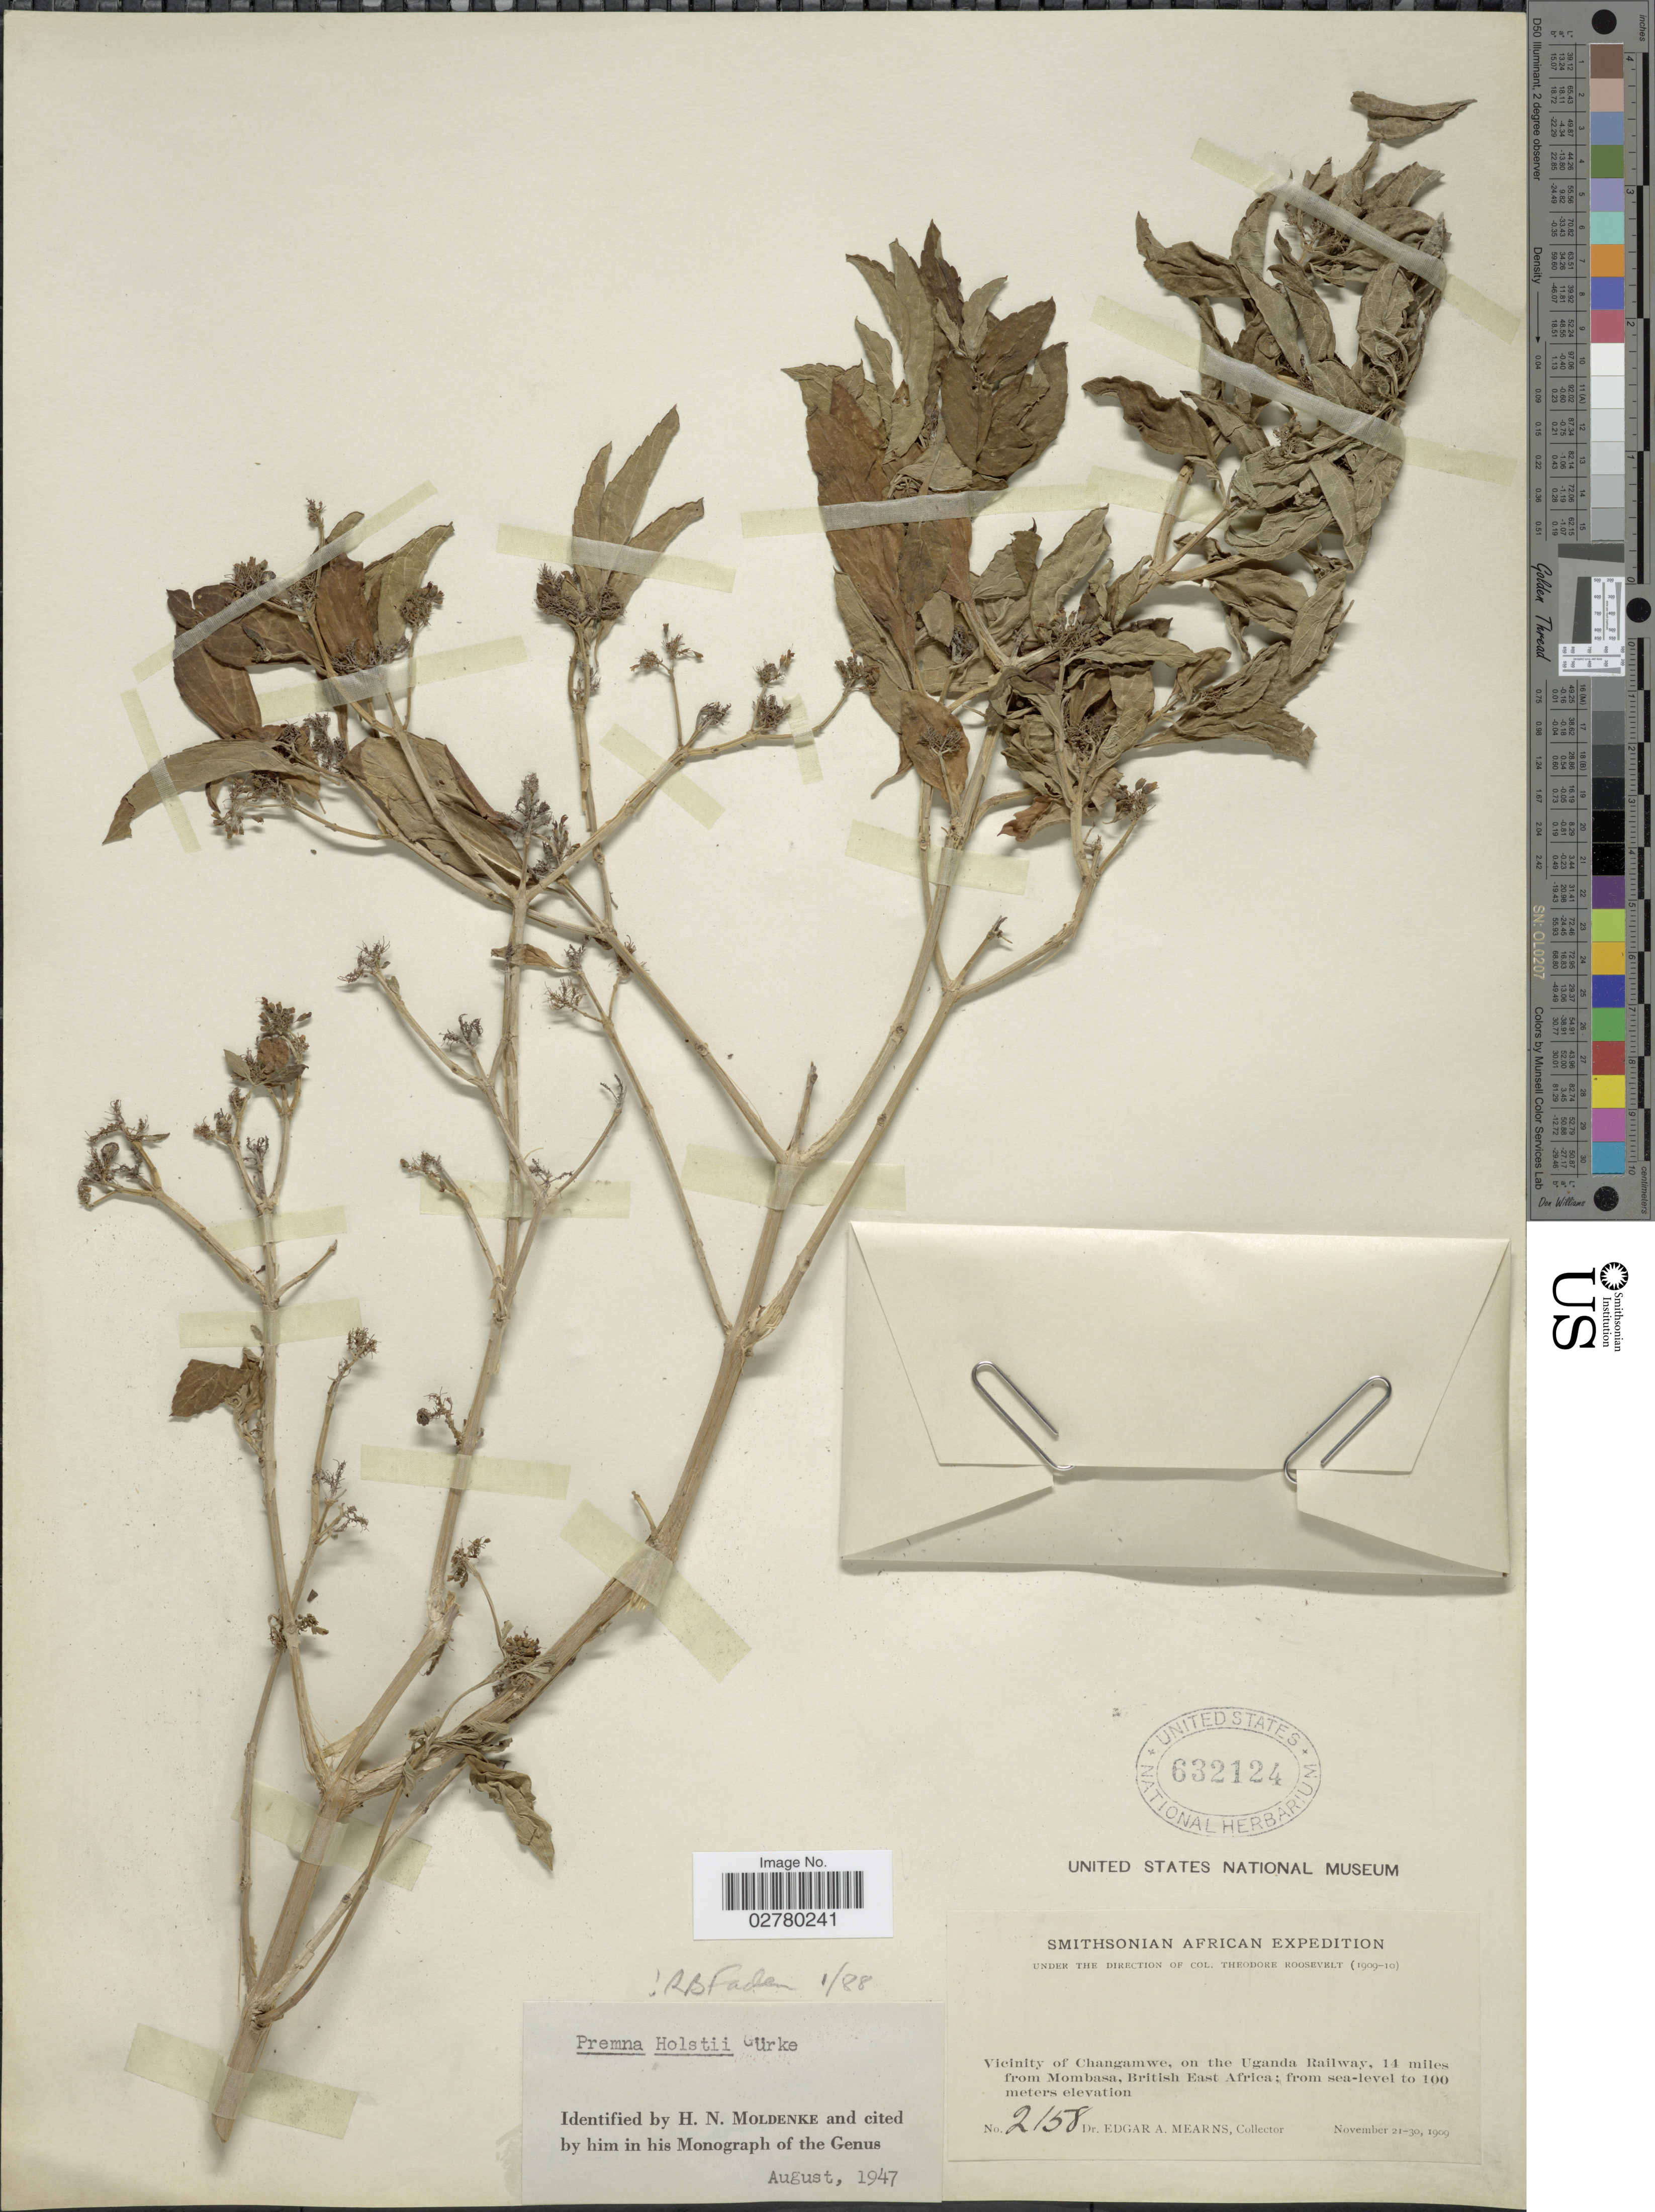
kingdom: Plantae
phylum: Tracheophyta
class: Magnoliopsida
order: Lamiales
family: Lamiaceae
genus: Premna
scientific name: Premna holstii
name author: Gürke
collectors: E. A. Mearns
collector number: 2158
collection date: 1909-11-21/1909-11-30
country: Kenya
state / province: Mombasa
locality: Vicinity of Changamwe, on the Uganda Railway, 14 miles from Mombasa, British East Africa.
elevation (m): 0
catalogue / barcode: US 632124